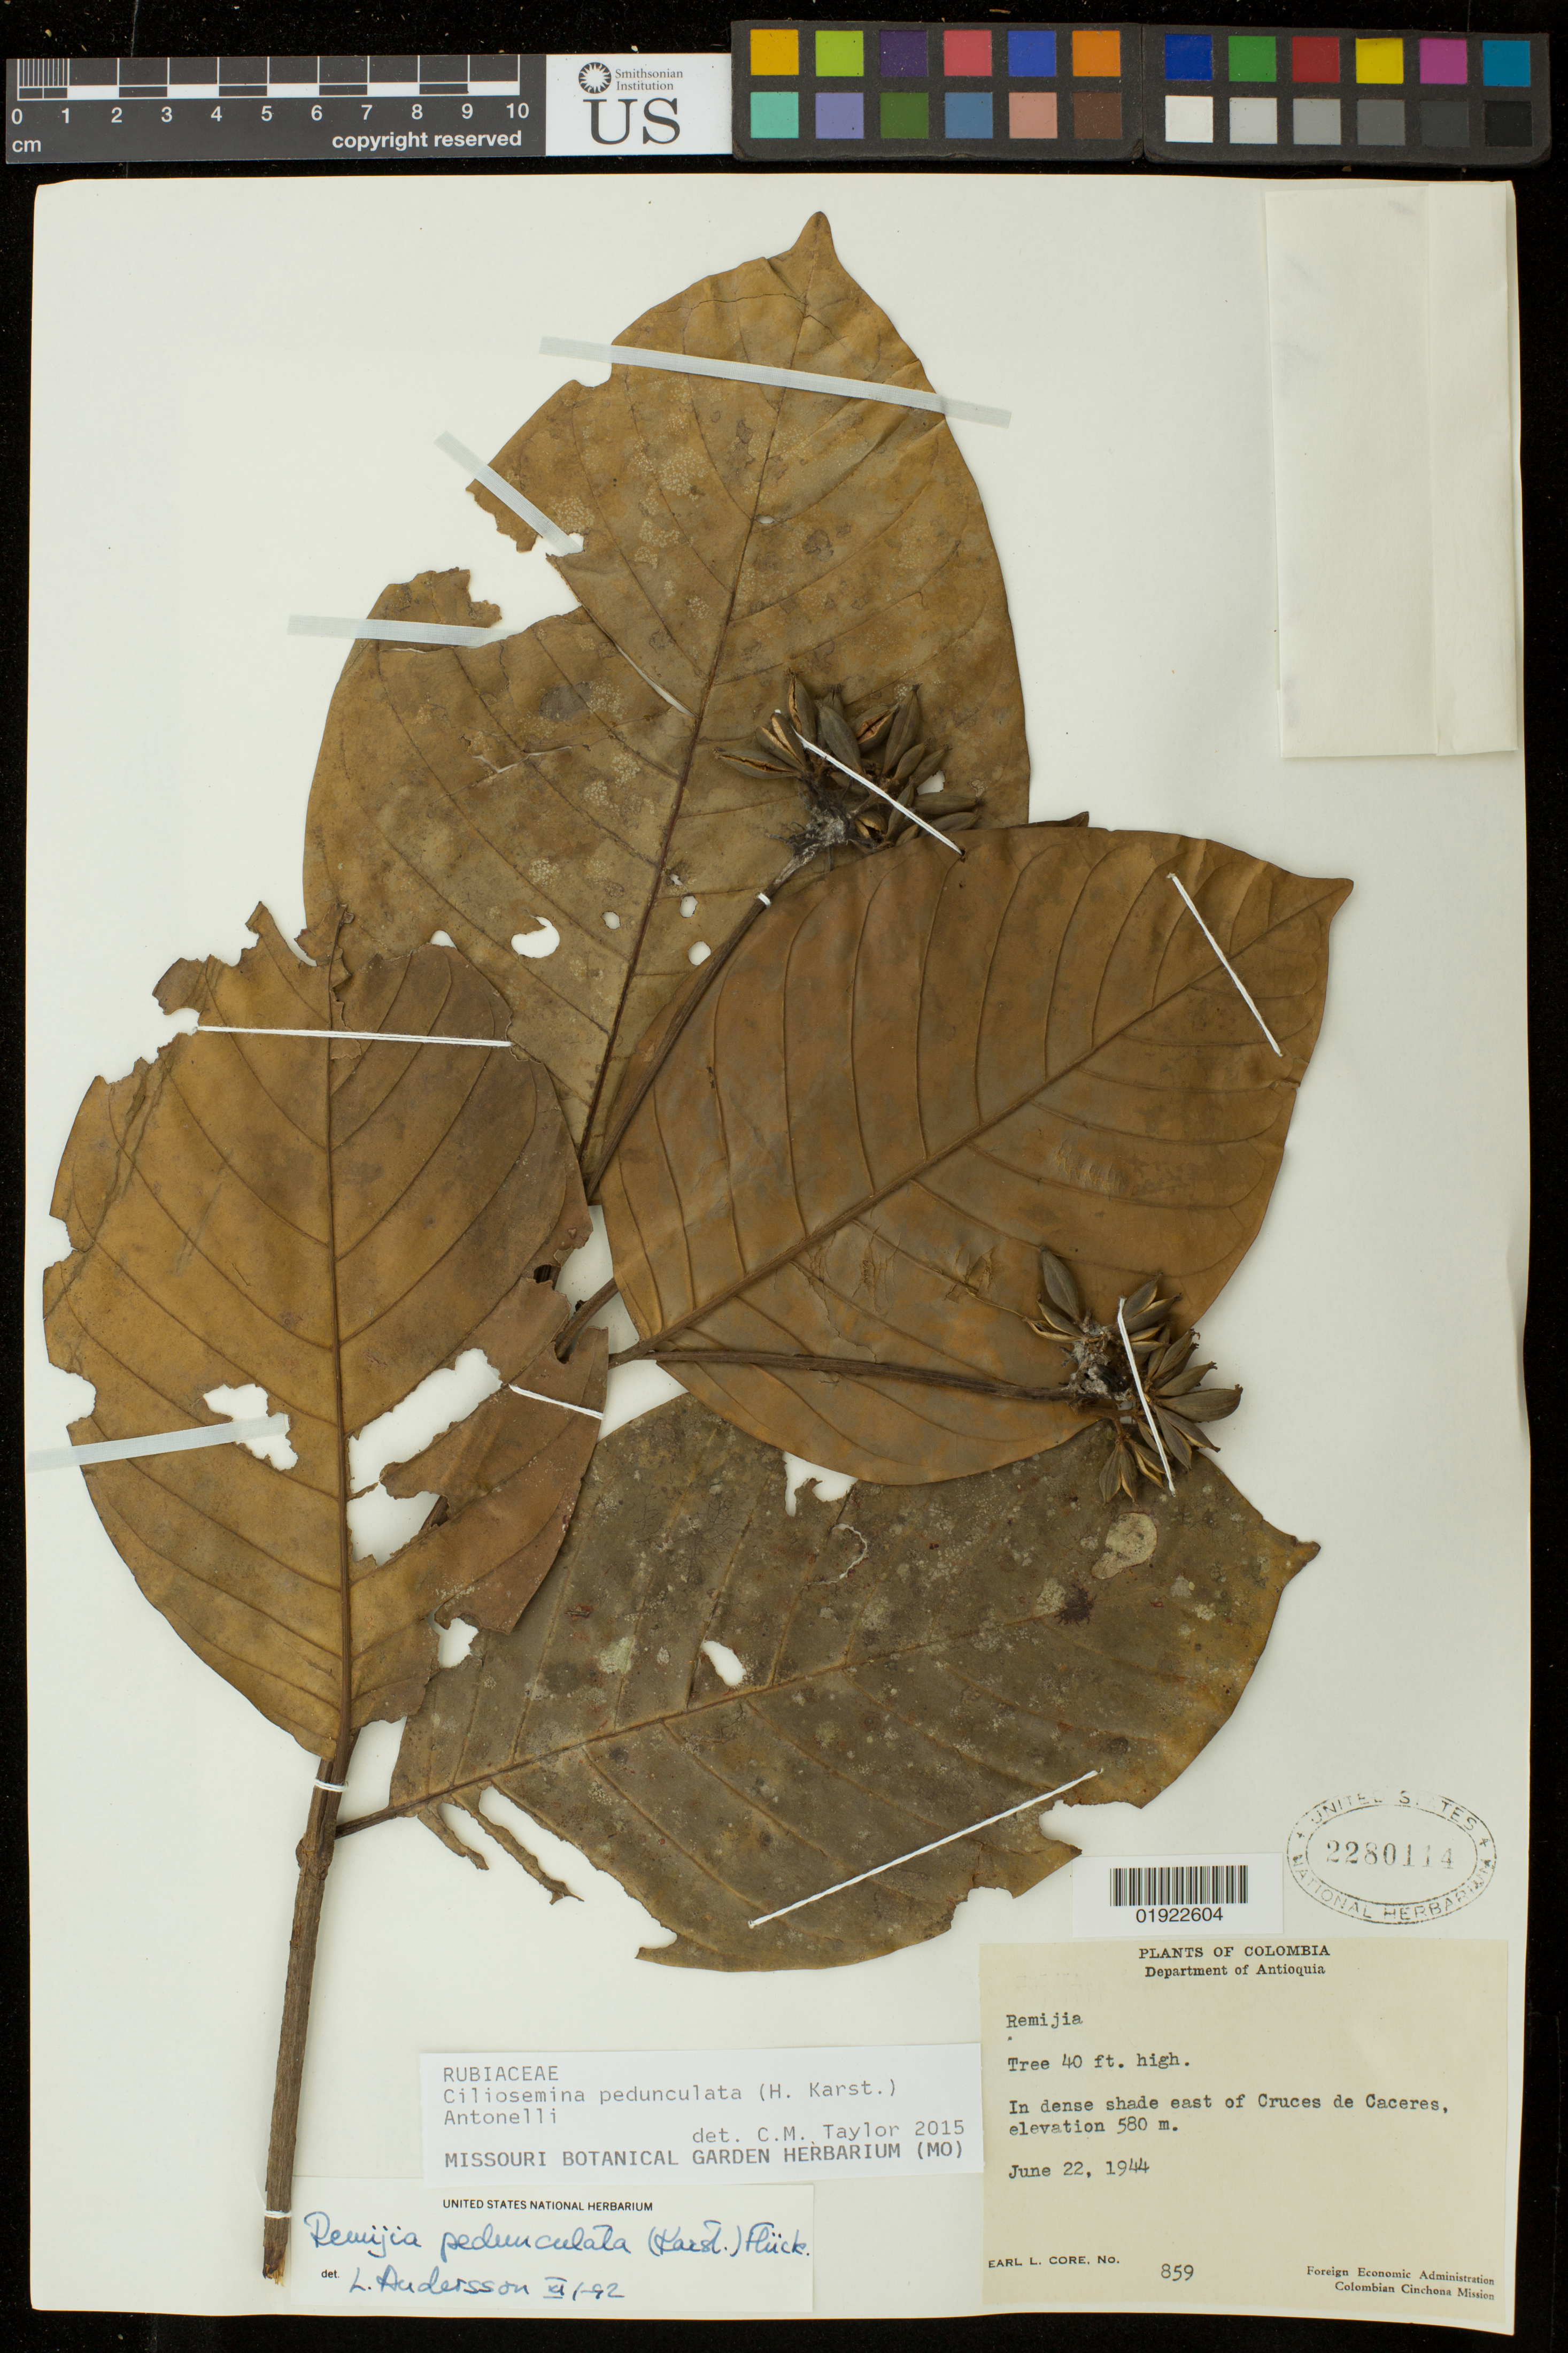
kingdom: Plantae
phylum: Tracheophyta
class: Magnoliopsida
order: Gentianales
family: Rubiaceae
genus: Ciliosemina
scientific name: Ciliosemina pedunculata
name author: (H. Karst.) Antonelli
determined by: Taylor, Charlotte M.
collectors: E. L. Core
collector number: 859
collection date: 1944-06-22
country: Colombia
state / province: Antioquia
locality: East of Cruces de Caceres.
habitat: In dense shade.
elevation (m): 580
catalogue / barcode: US 2280114